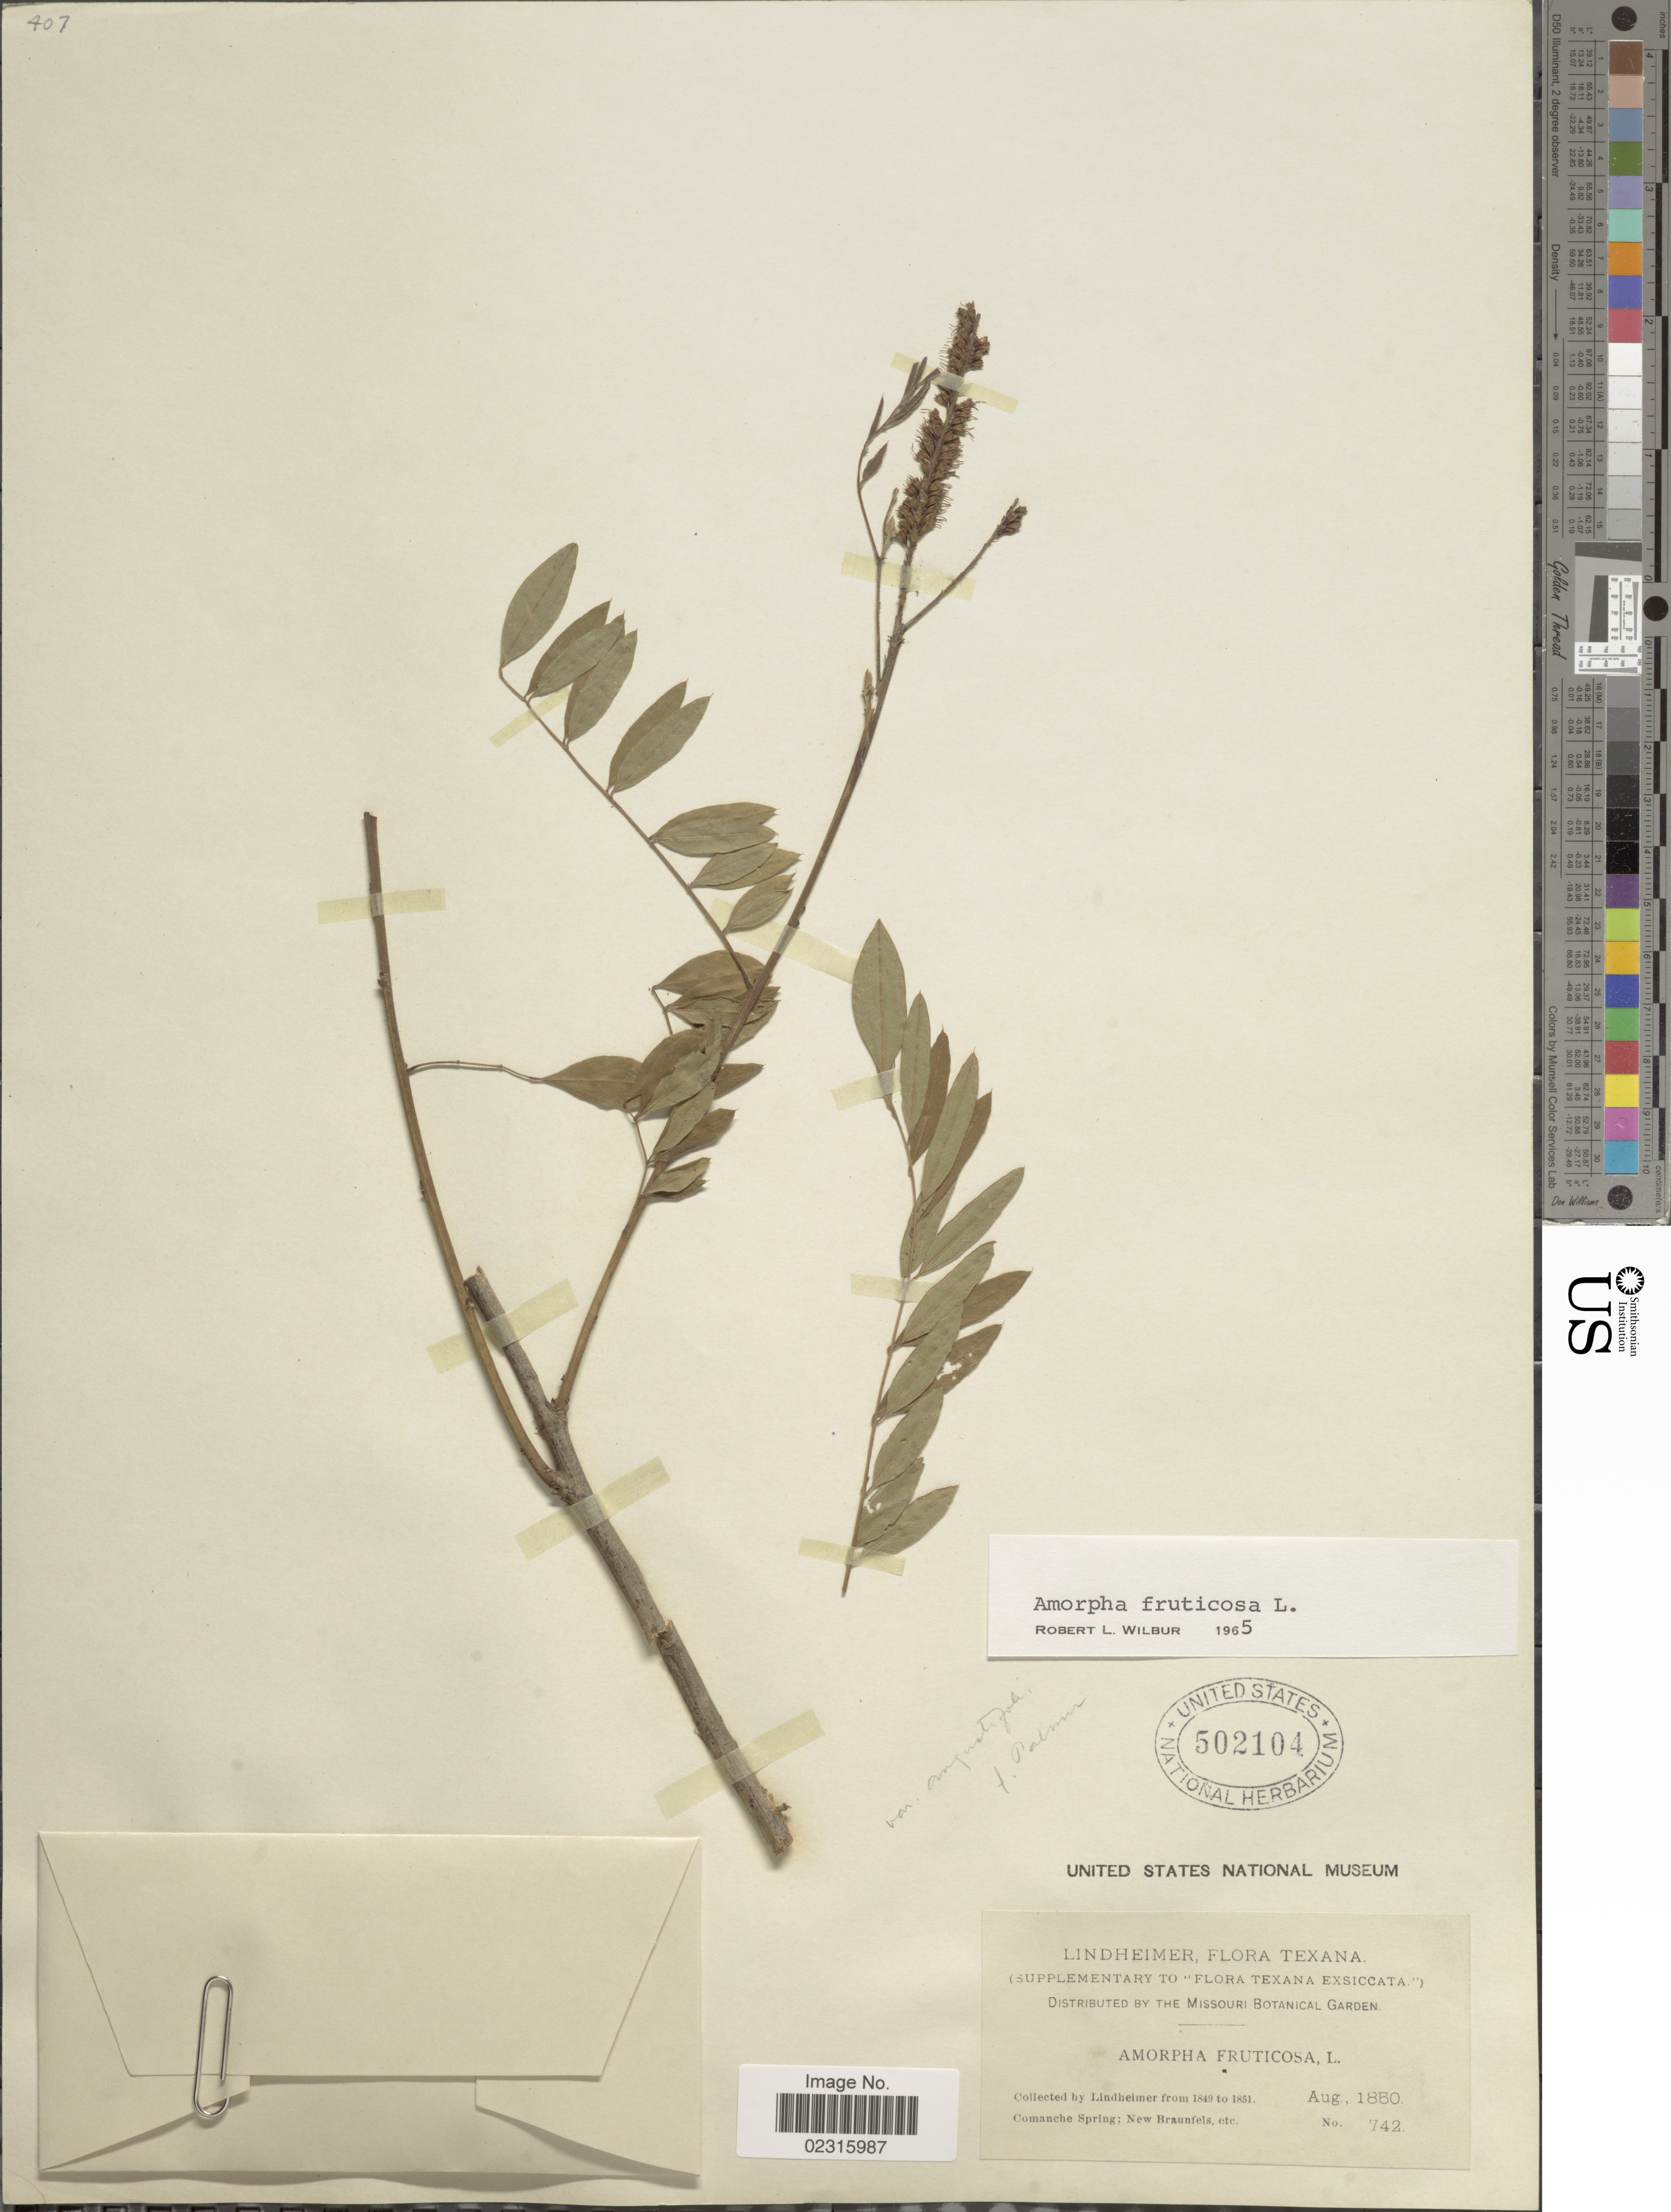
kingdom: Plantae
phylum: Tracheophyta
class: Magnoliopsida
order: Fabales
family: Fabaceae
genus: Amorpha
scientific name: Amorpha fruticosa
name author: L.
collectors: -. Lindheimer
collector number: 742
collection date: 1850-08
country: United States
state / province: Texas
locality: Comanche Spring; New Braunfels.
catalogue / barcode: US 502104